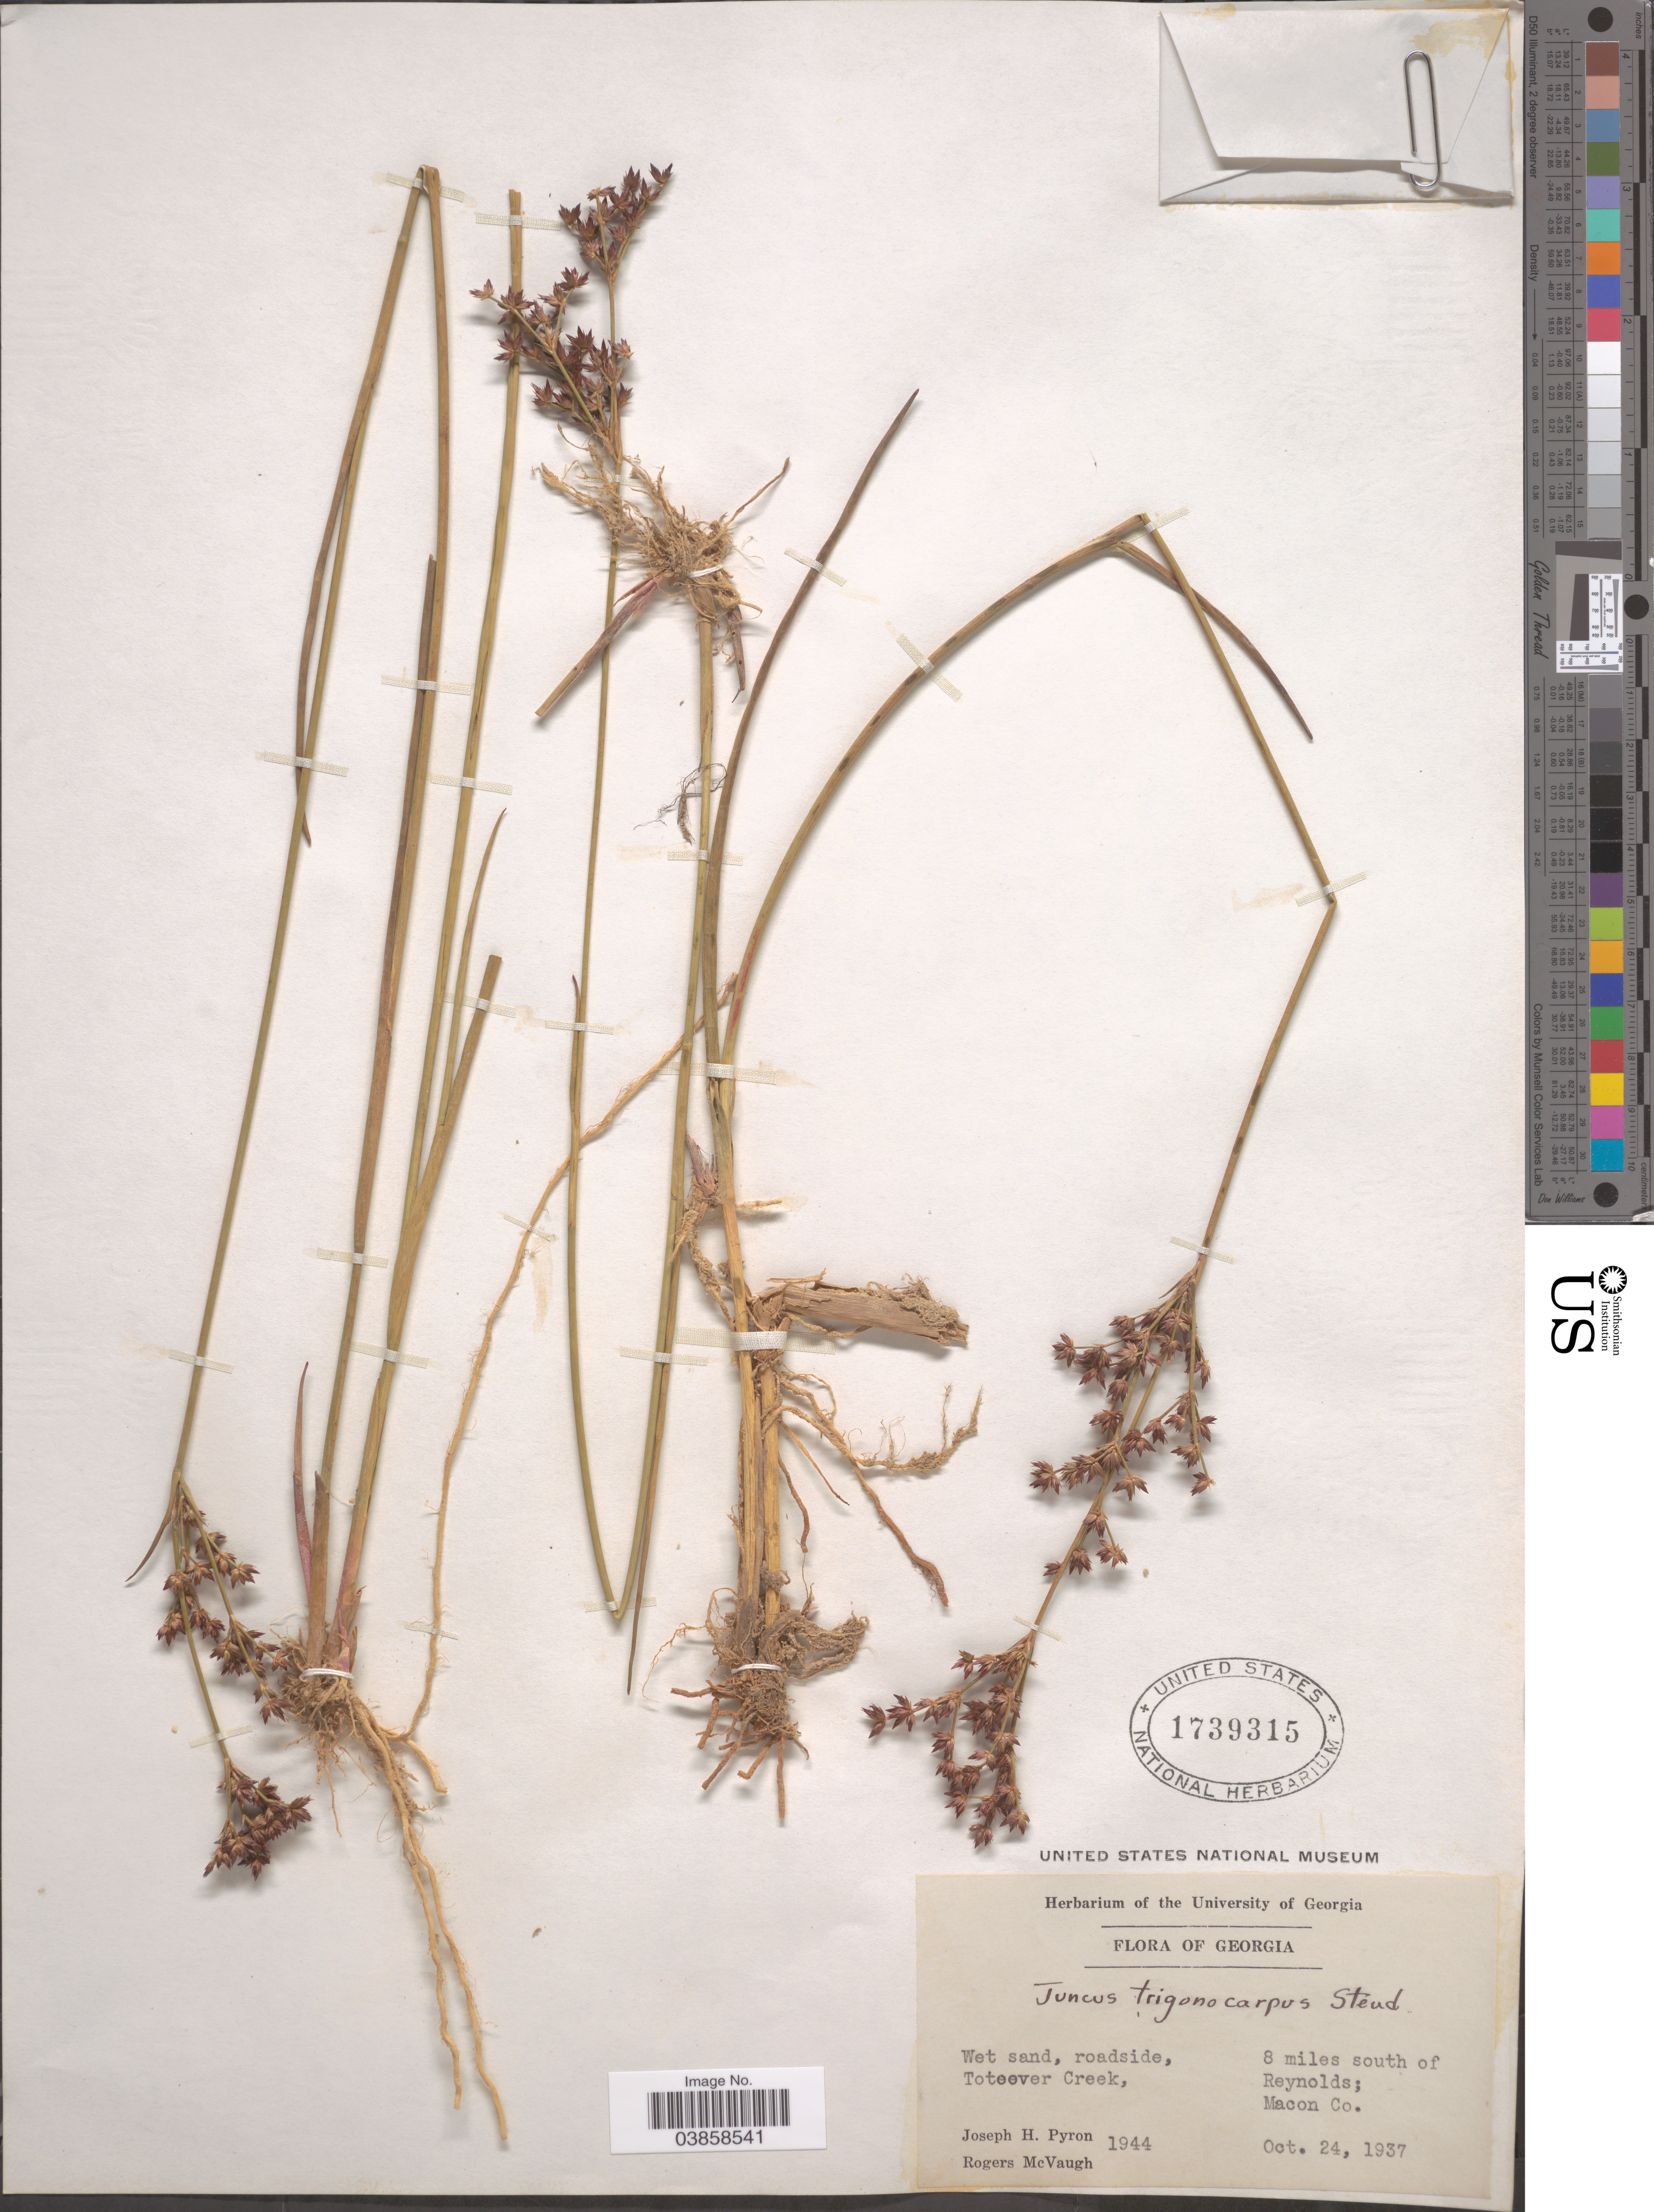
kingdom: Plantae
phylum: Tracheophyta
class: Liliopsida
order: Poales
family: Juncaceae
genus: Juncus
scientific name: Juncus trigonocarpus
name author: Steud.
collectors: J. H. Pyron & R. McVaugh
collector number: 1944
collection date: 1937-10-24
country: United States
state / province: Georgia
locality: Wet sand, roadside, Toteover Creek, 8 miles south of Reynolds; Macon Co.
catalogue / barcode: US 1739315